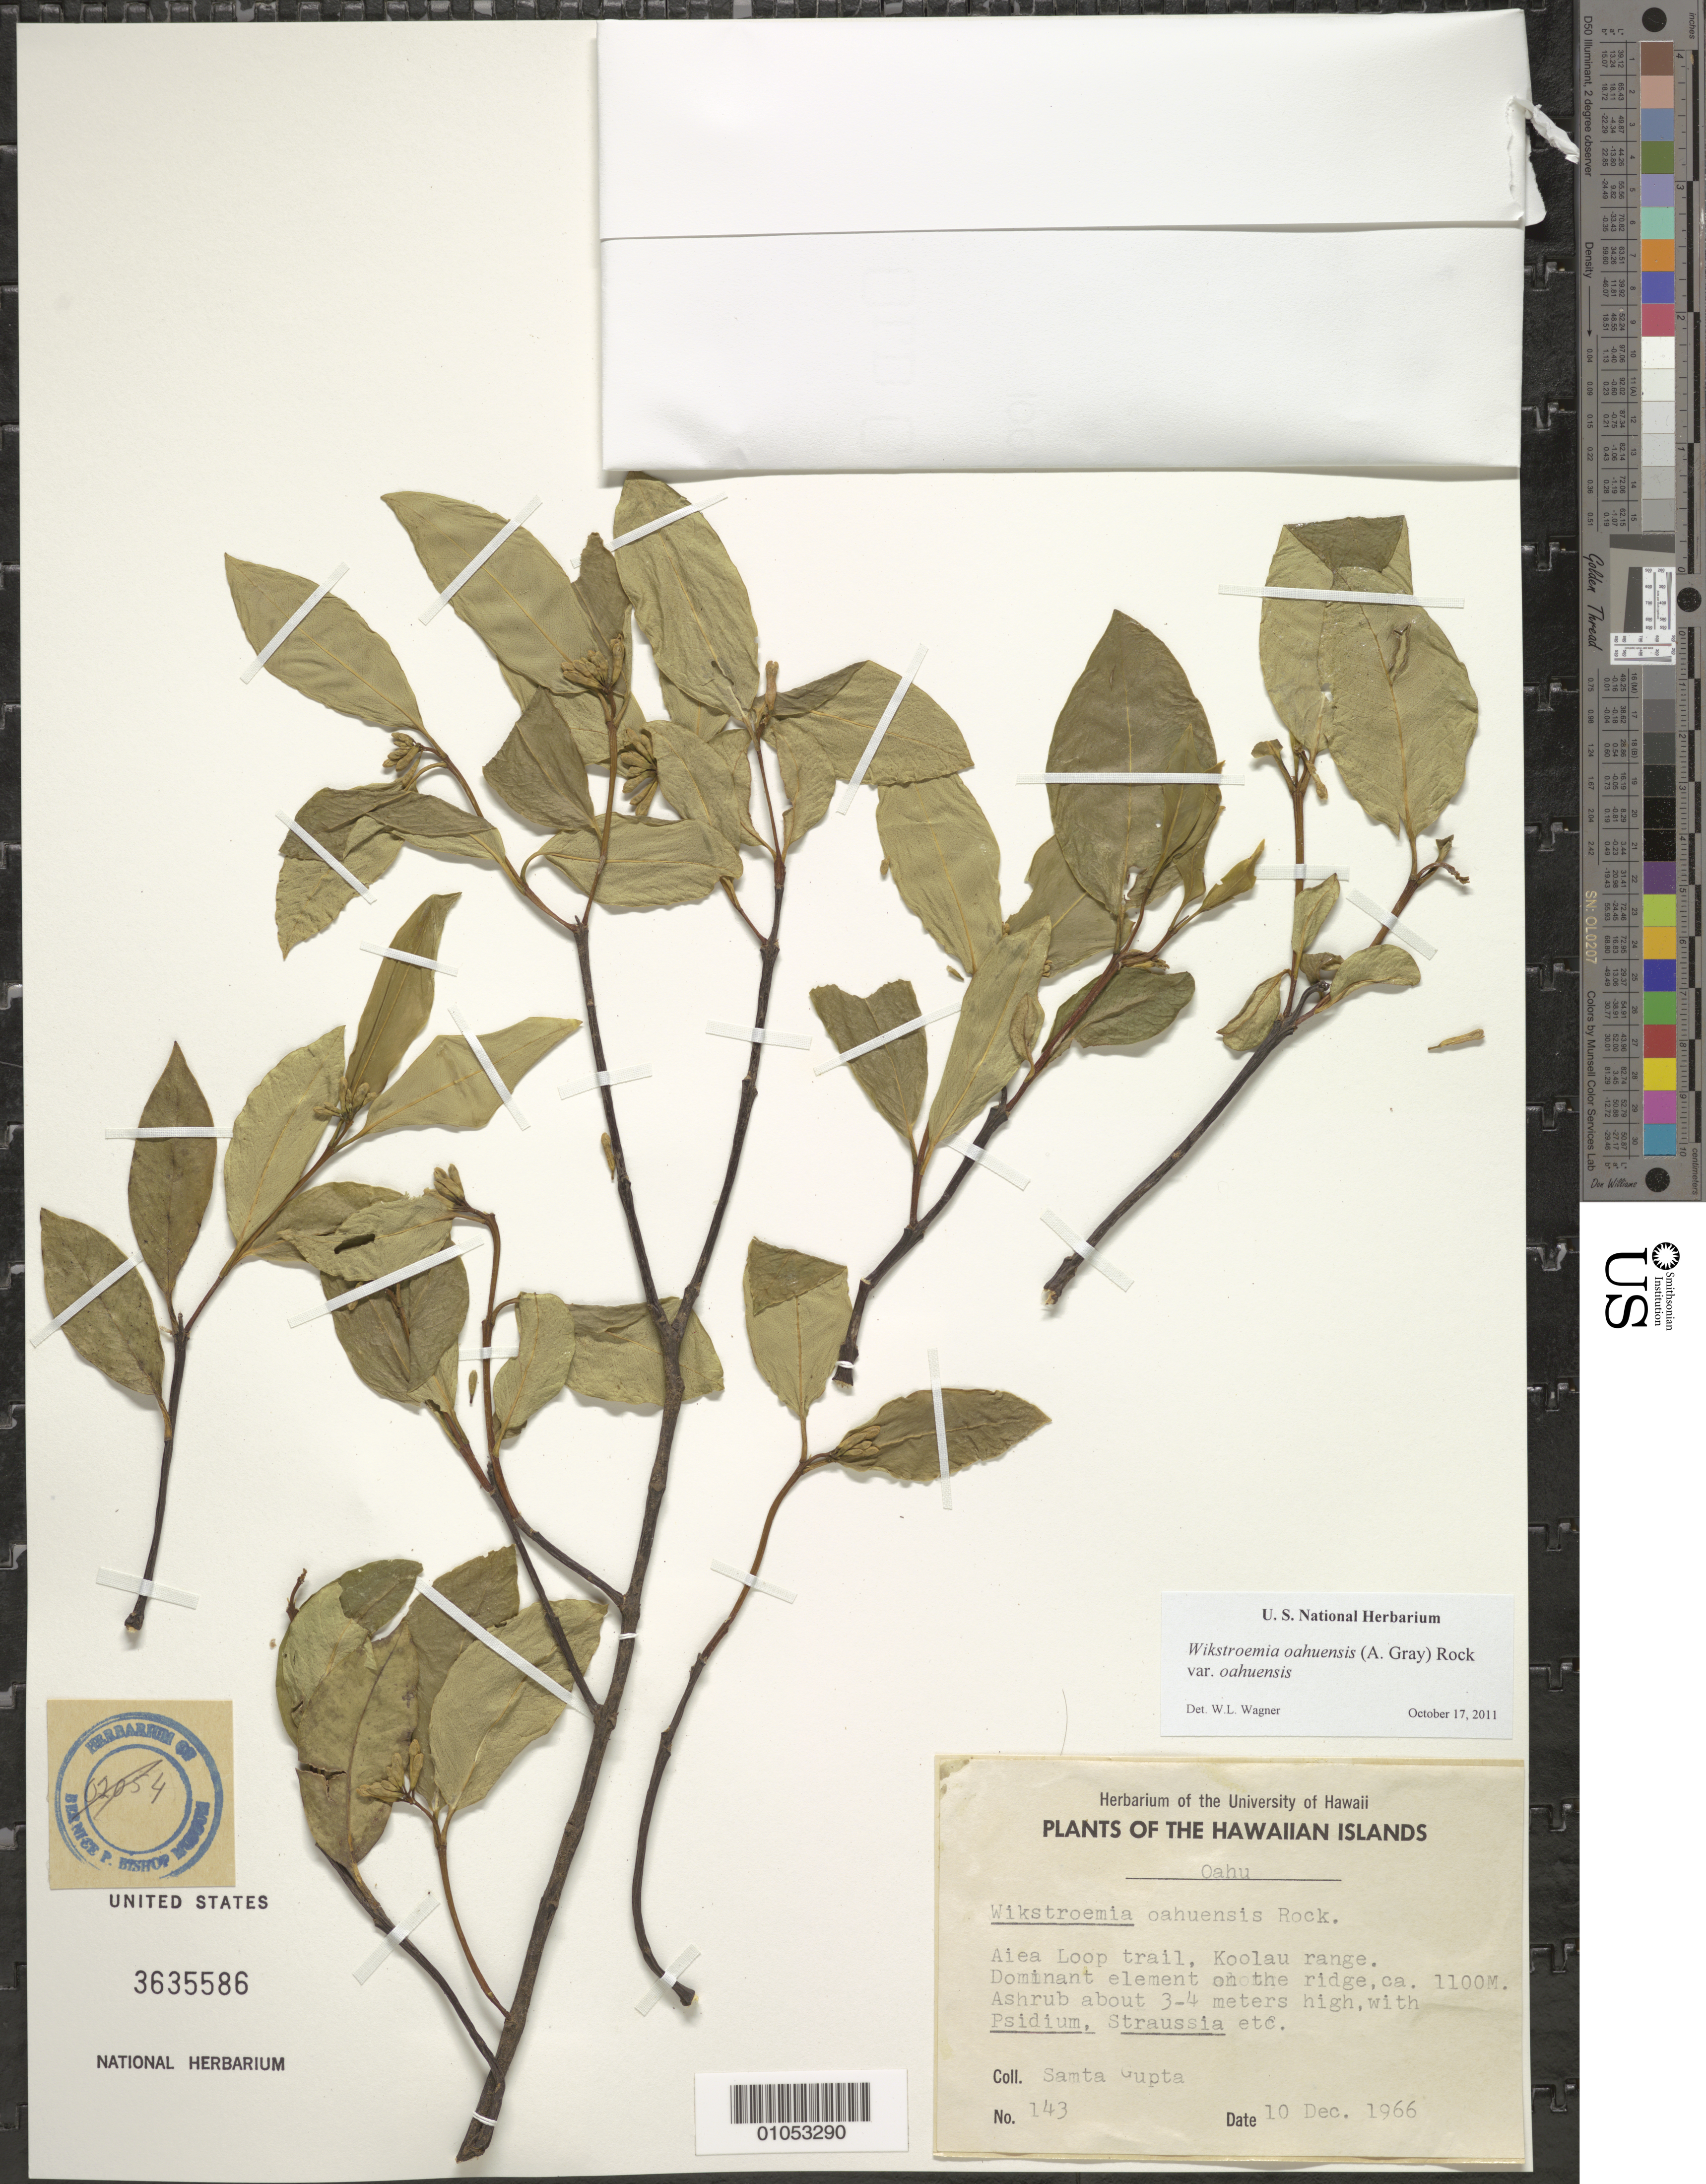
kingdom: Plantae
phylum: Tracheophyta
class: Magnoliopsida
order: Malvales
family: Thymelaeaceae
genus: Wikstroemia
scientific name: Wikstroemia oahuensis var. oahuensis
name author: (A. Gray) Rock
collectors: S. Gupta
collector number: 143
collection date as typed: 10 Dec 1966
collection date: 1966-12-10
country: United States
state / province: Hawaii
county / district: Honolulu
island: Oahu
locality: Aiea Loop trail, Koolau range.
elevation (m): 1100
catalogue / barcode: US 3635586